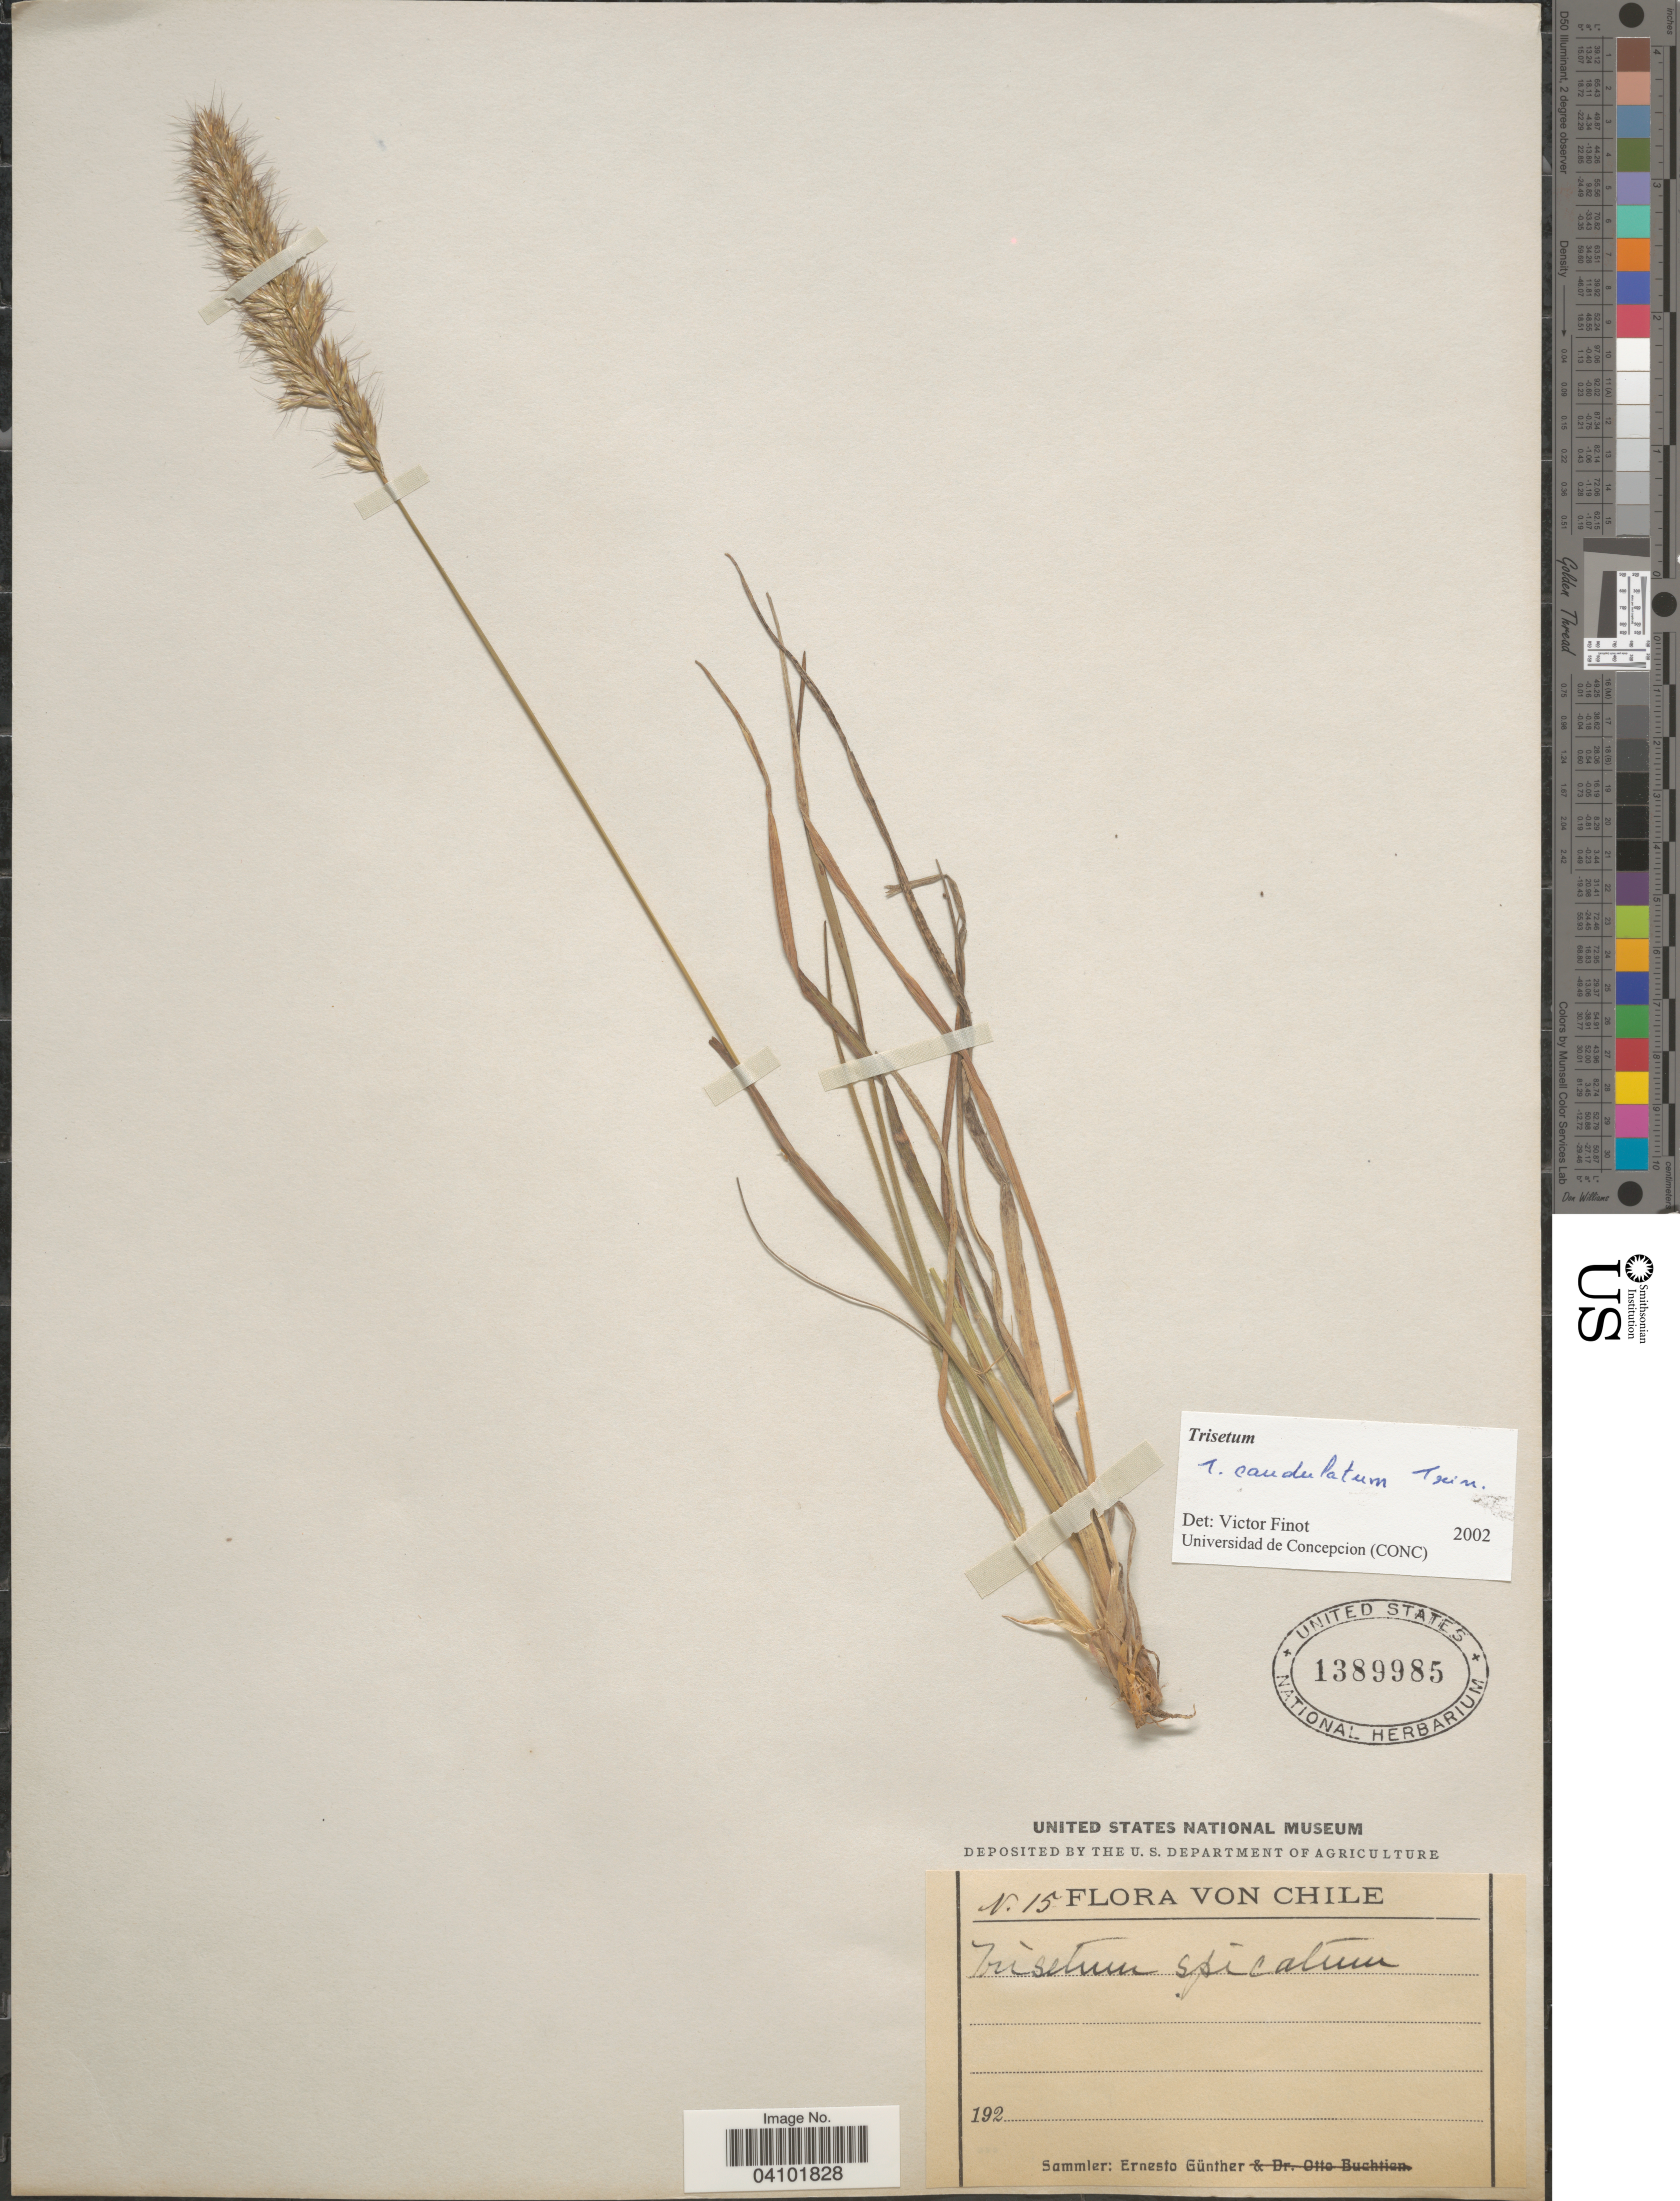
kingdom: Plantae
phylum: Tracheophyta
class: Liliopsida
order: Poales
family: Poaceae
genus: Koeleria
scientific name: Koeleria caudulata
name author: (Trin.) Griseb.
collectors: E. Gunther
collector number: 15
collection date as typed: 192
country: Chile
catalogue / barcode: US 1389985